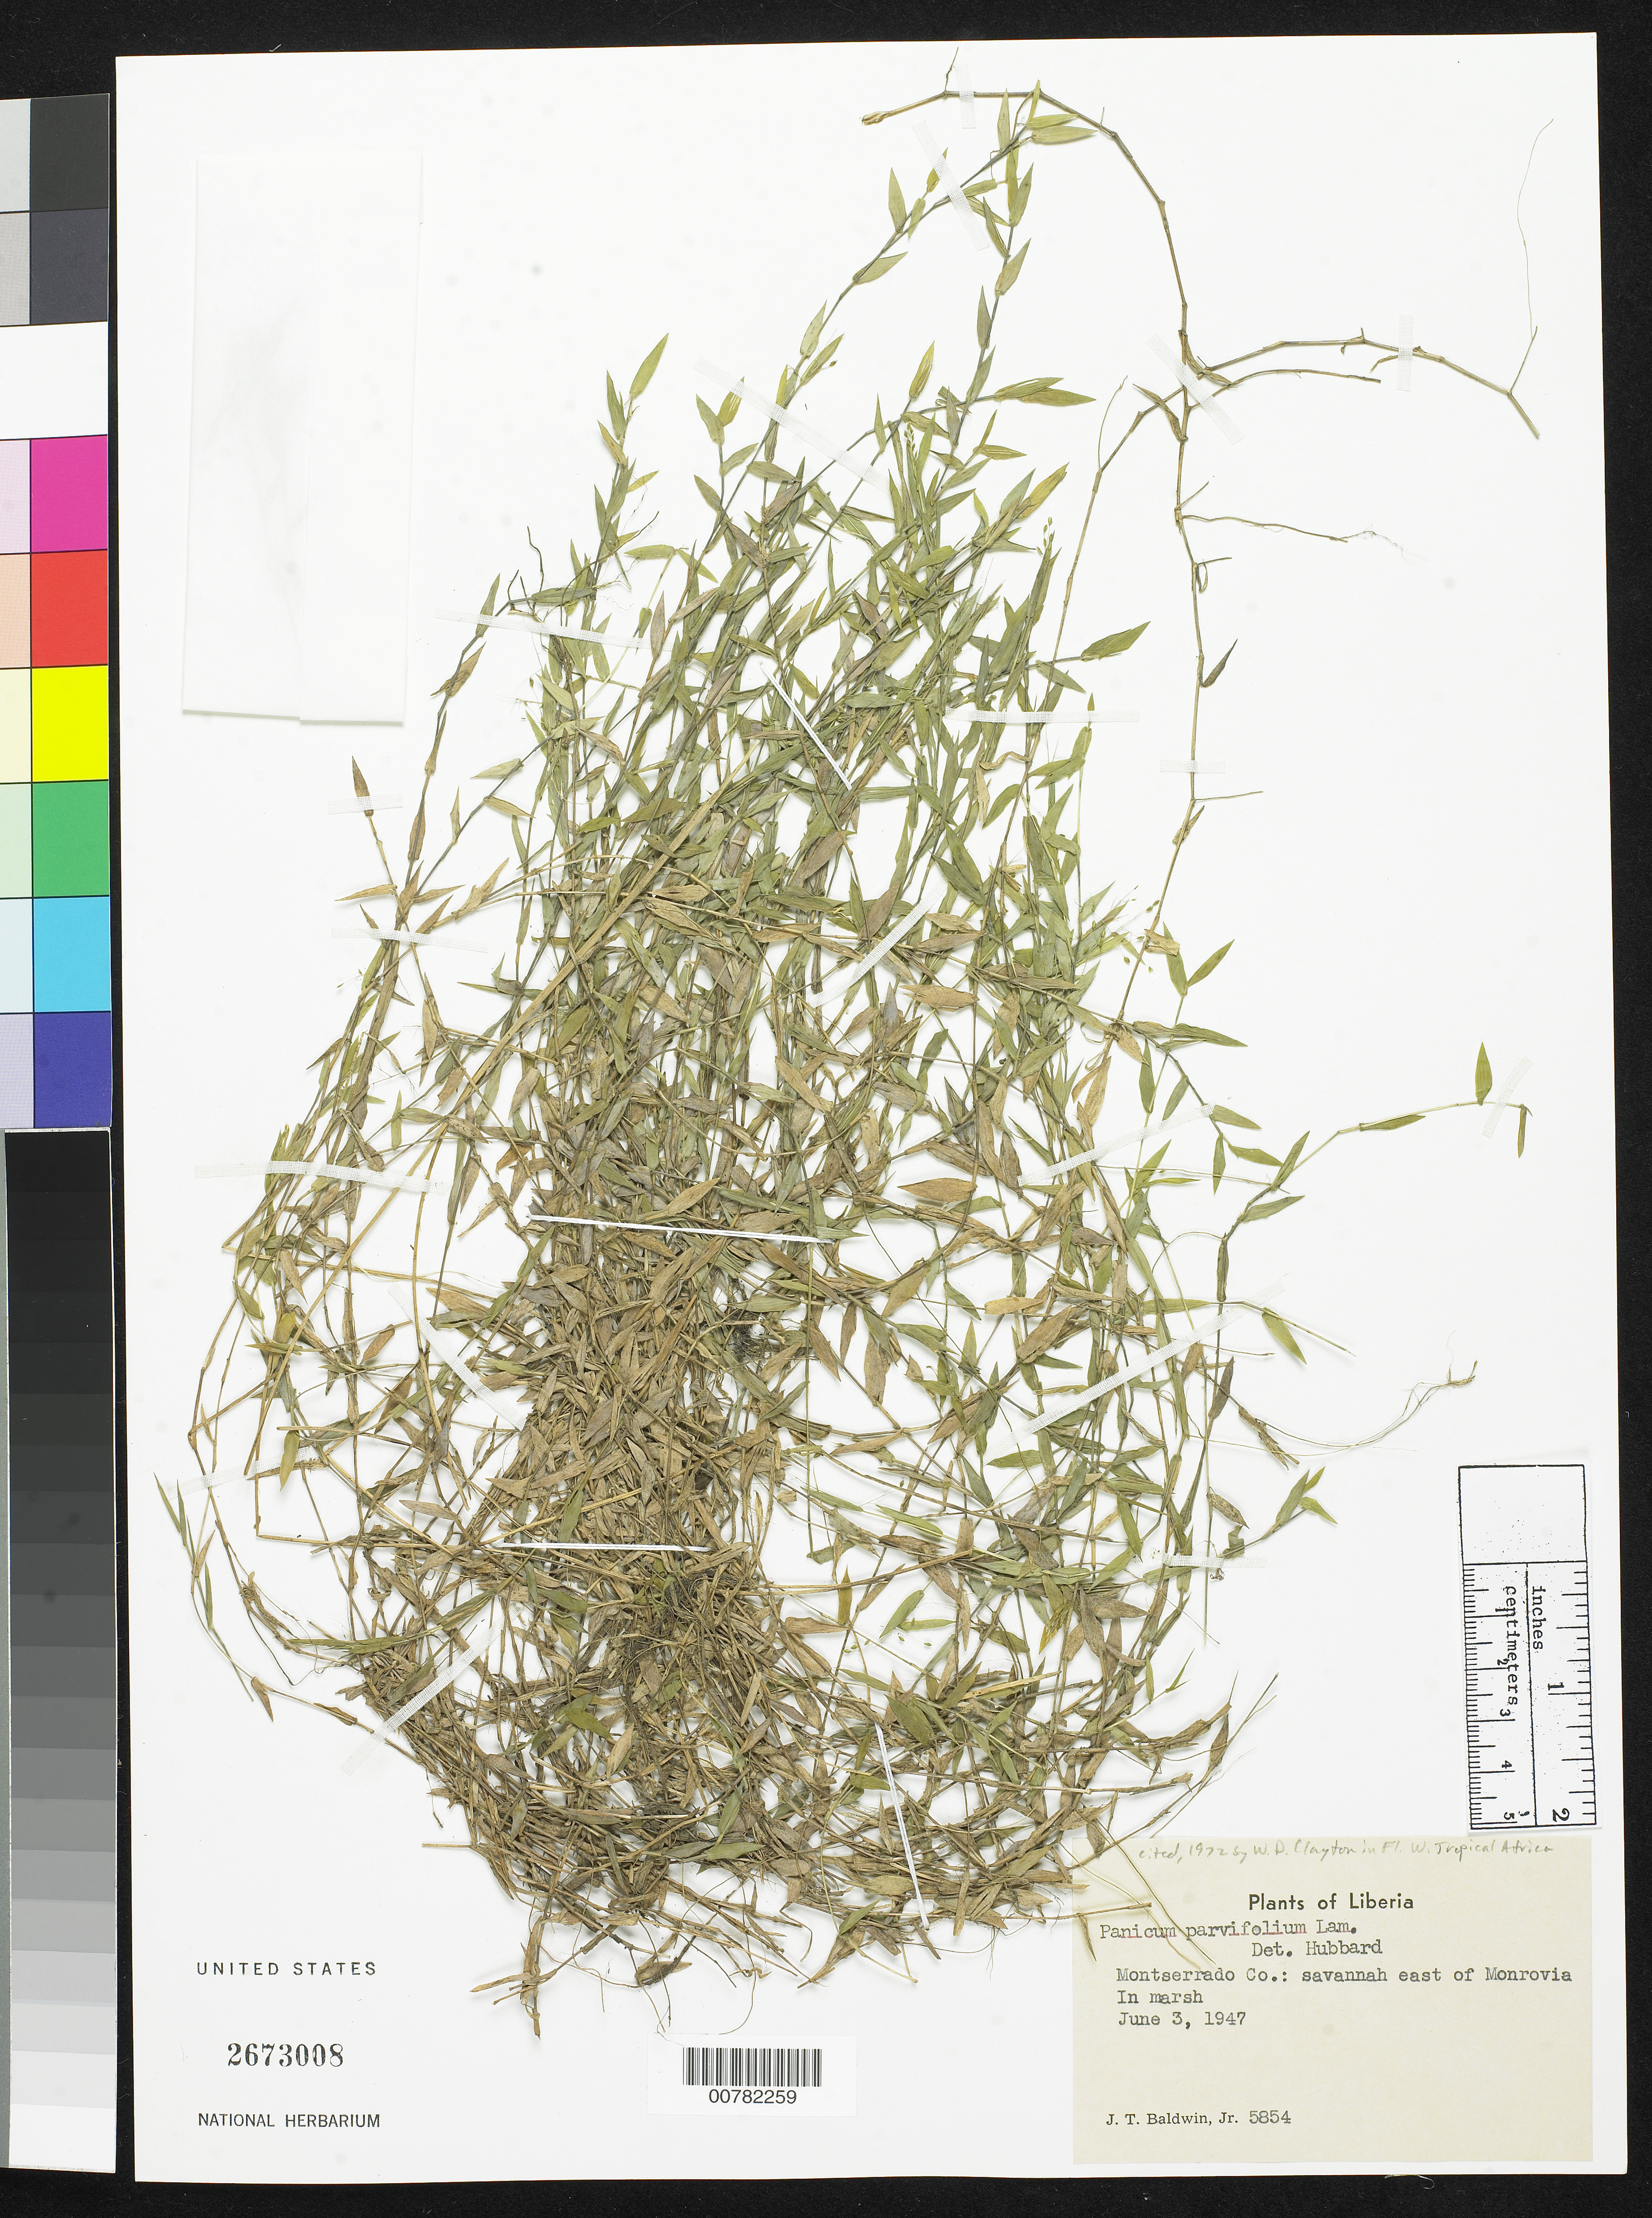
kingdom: Plantae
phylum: Tracheophyta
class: Liliopsida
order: Poales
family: Poaceae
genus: Panicum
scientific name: Panicum parvifolium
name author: Lam.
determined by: Hubbard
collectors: J. T. Baldwin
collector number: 5854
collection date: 1947-06-03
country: Liberia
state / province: Montserrado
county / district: Monrovia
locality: savannah east of Monrovia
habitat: In marsh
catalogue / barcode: US 2673008